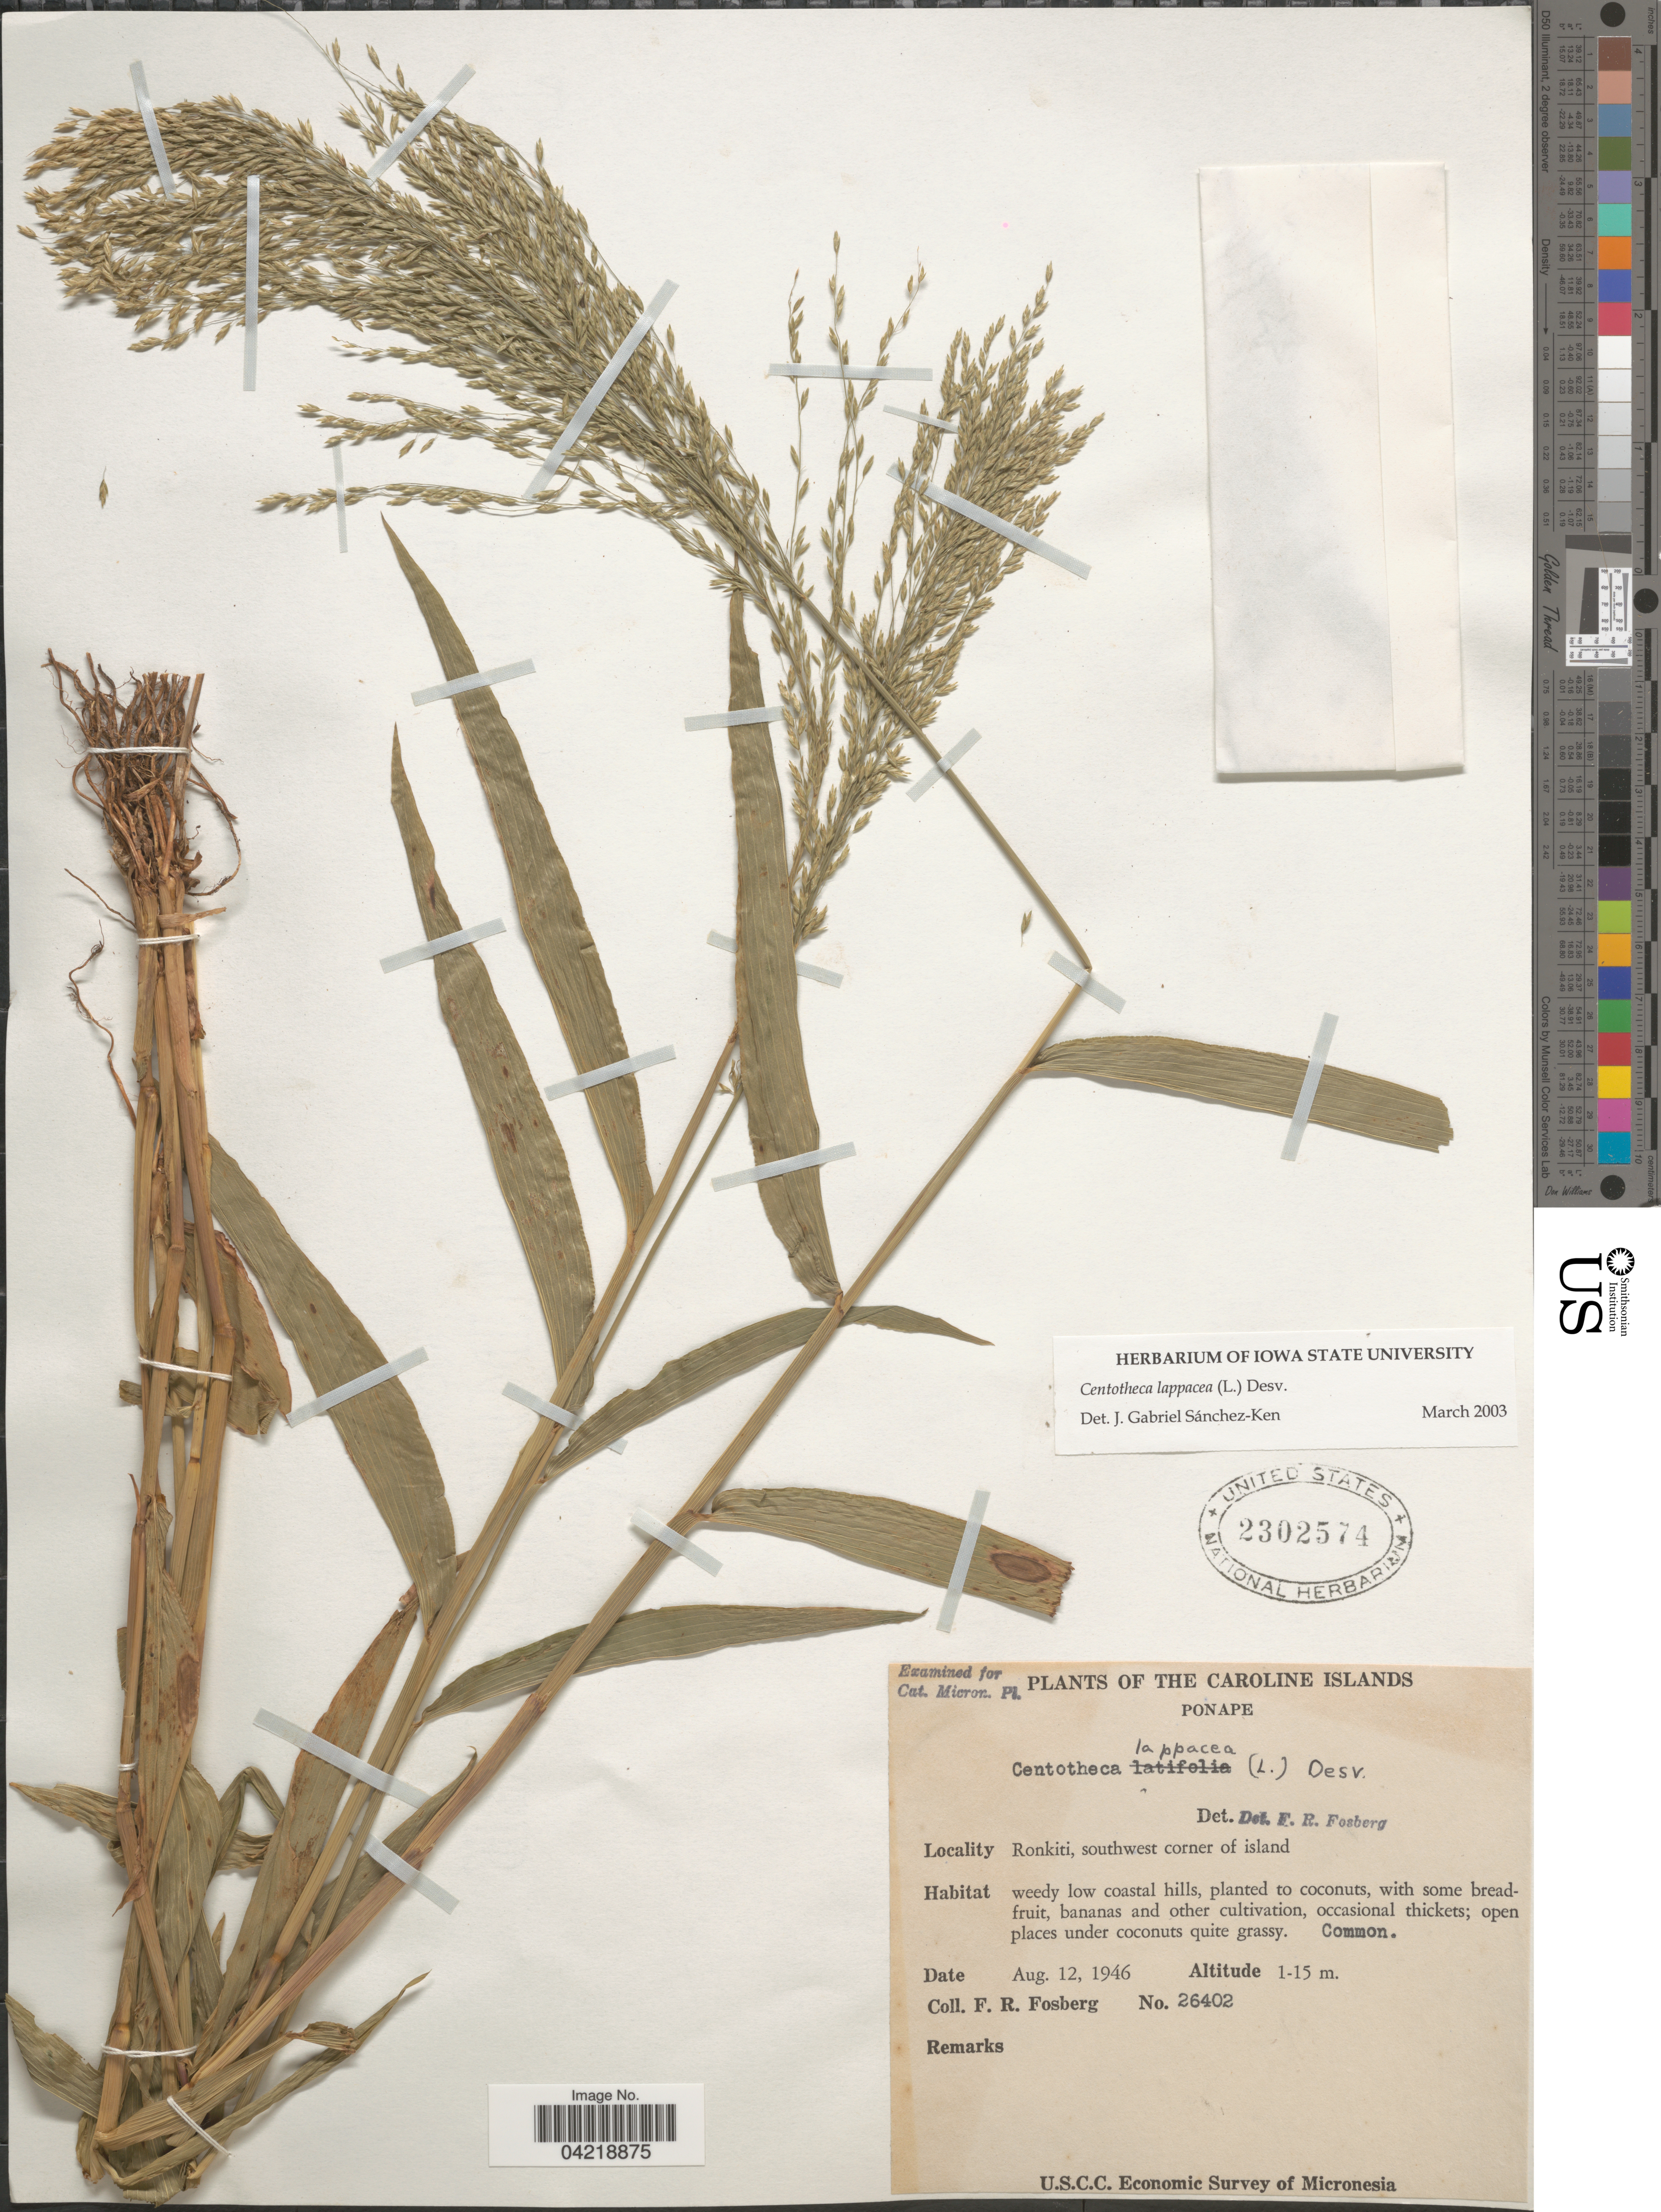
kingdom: Plantae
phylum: Tracheophyta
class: Liliopsida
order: Poales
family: Poaceae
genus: Centotheca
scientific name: Centotheca lappacea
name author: (L.) Desv.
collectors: F. R. Fosberg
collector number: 26402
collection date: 1946-08-12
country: Micronesia, Federated States of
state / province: Pohnpei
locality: Caroline Islands. Ponape. Ronkiti, southwest corner of island. U. S. C. C. Economic Survey of Micronesia.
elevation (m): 1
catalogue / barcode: US 2302574